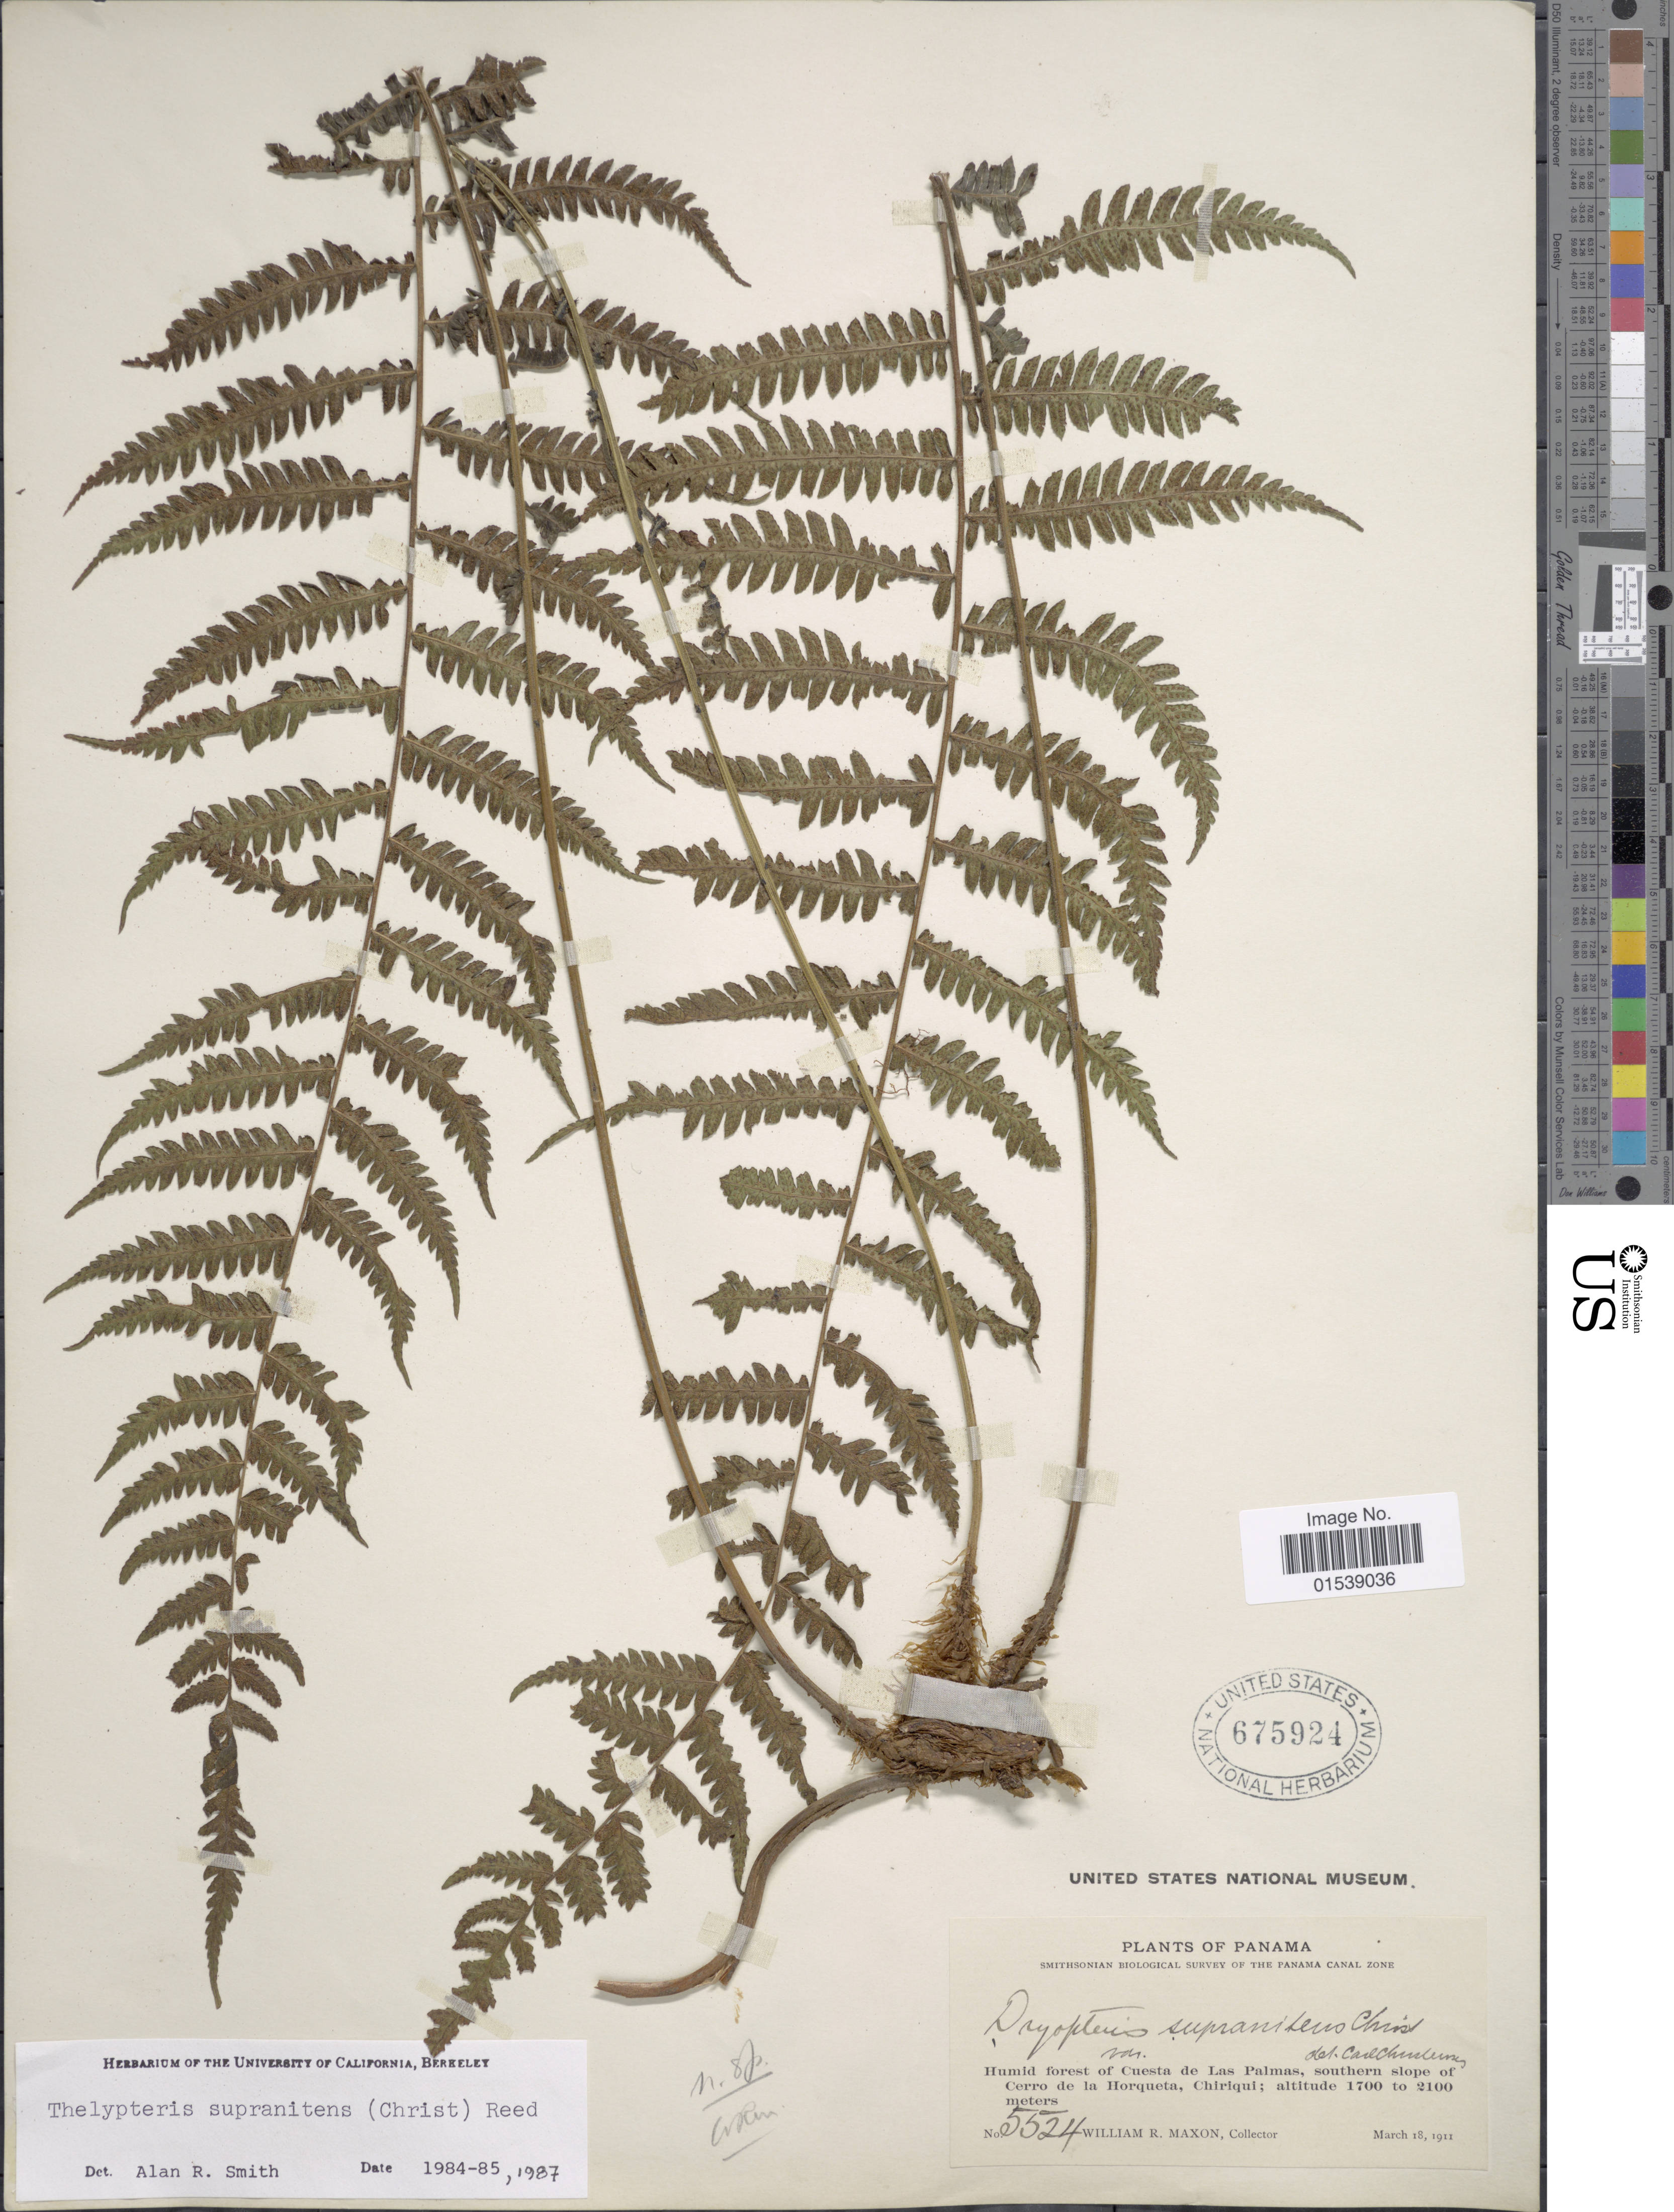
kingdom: Plantae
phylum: Tracheophyta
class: Polypodiopsida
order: Polypodiales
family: Thelypteridaceae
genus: Amauropelta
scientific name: Amauropelta supranitens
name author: (C. Chr.) Á. Löve & D. Löve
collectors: W. R. Maxon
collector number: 5524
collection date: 1911-03-18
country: Panama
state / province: Chiriqui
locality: Humid forest of Cuesta de Las Palmas, southern slope of Cerro de la Horqueta, Chiriqui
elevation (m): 1700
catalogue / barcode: US 675924